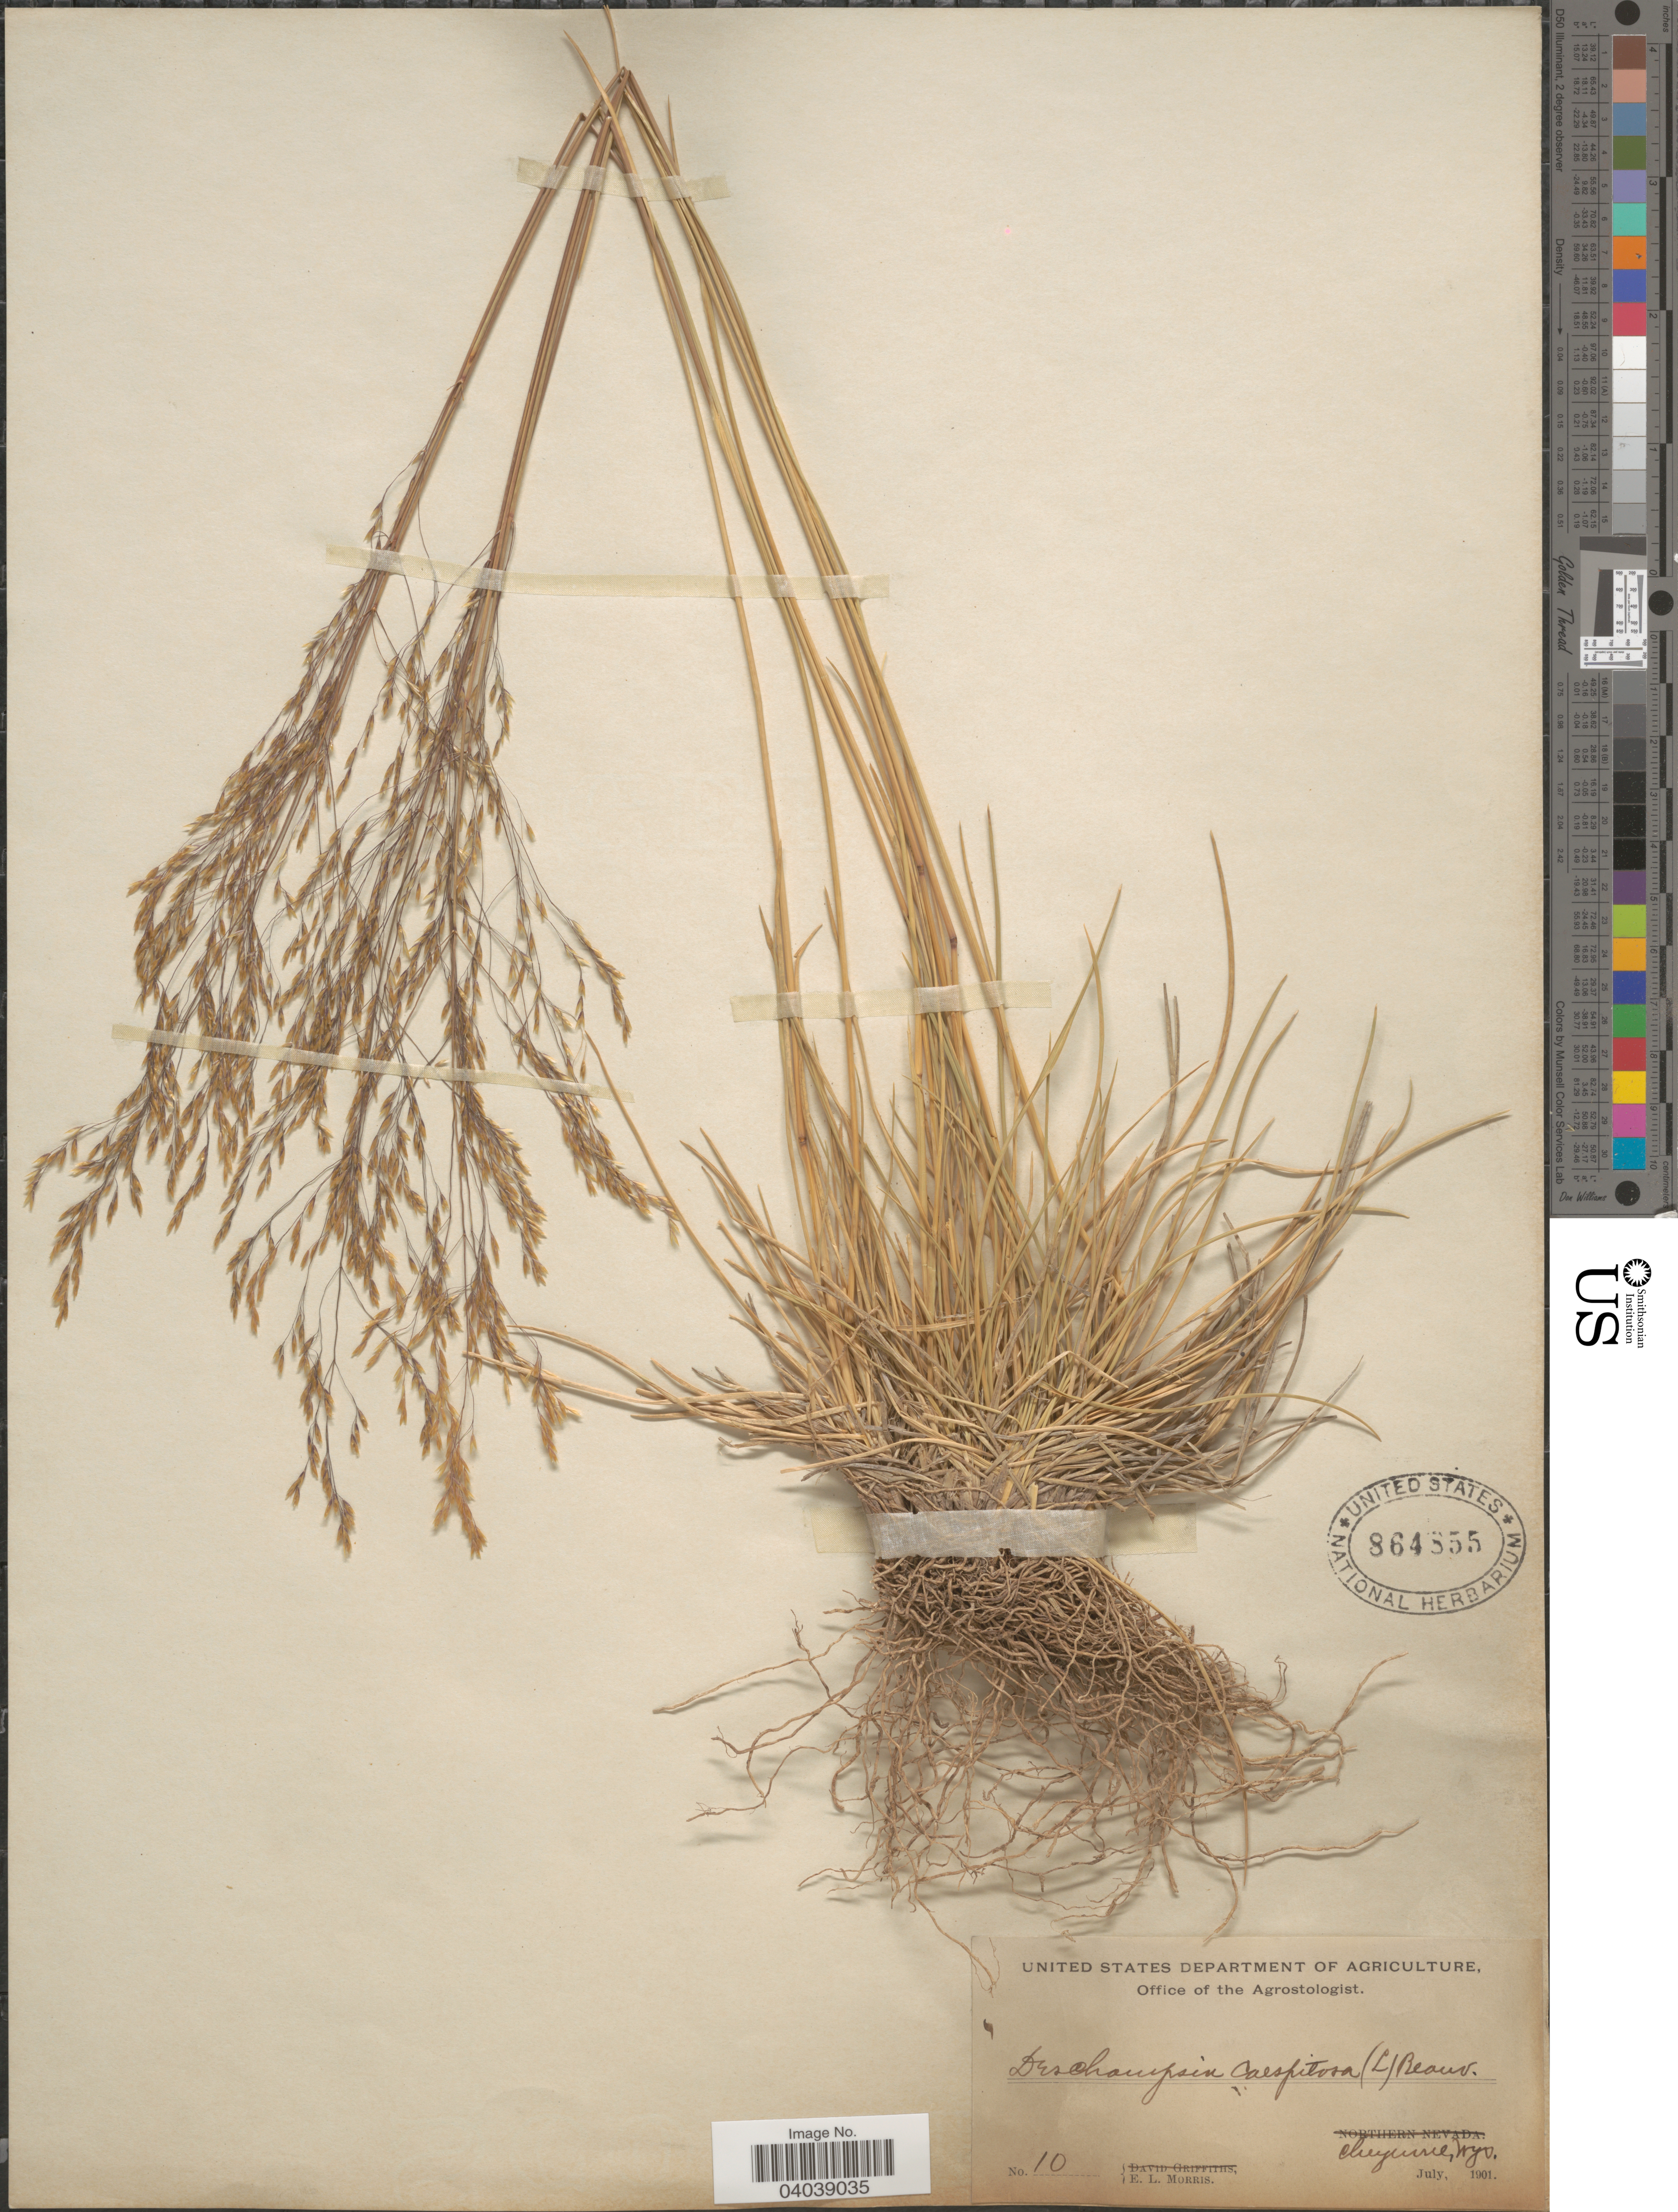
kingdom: Plantae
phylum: Tracheophyta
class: Liliopsida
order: Poales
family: Poaceae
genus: Deschampsia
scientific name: Deschampsia cespitosa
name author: (L.) P. Beauv.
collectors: E. Morris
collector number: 10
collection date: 1901-07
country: United States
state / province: Wyoming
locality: Cheyenne.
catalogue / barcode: US 864855